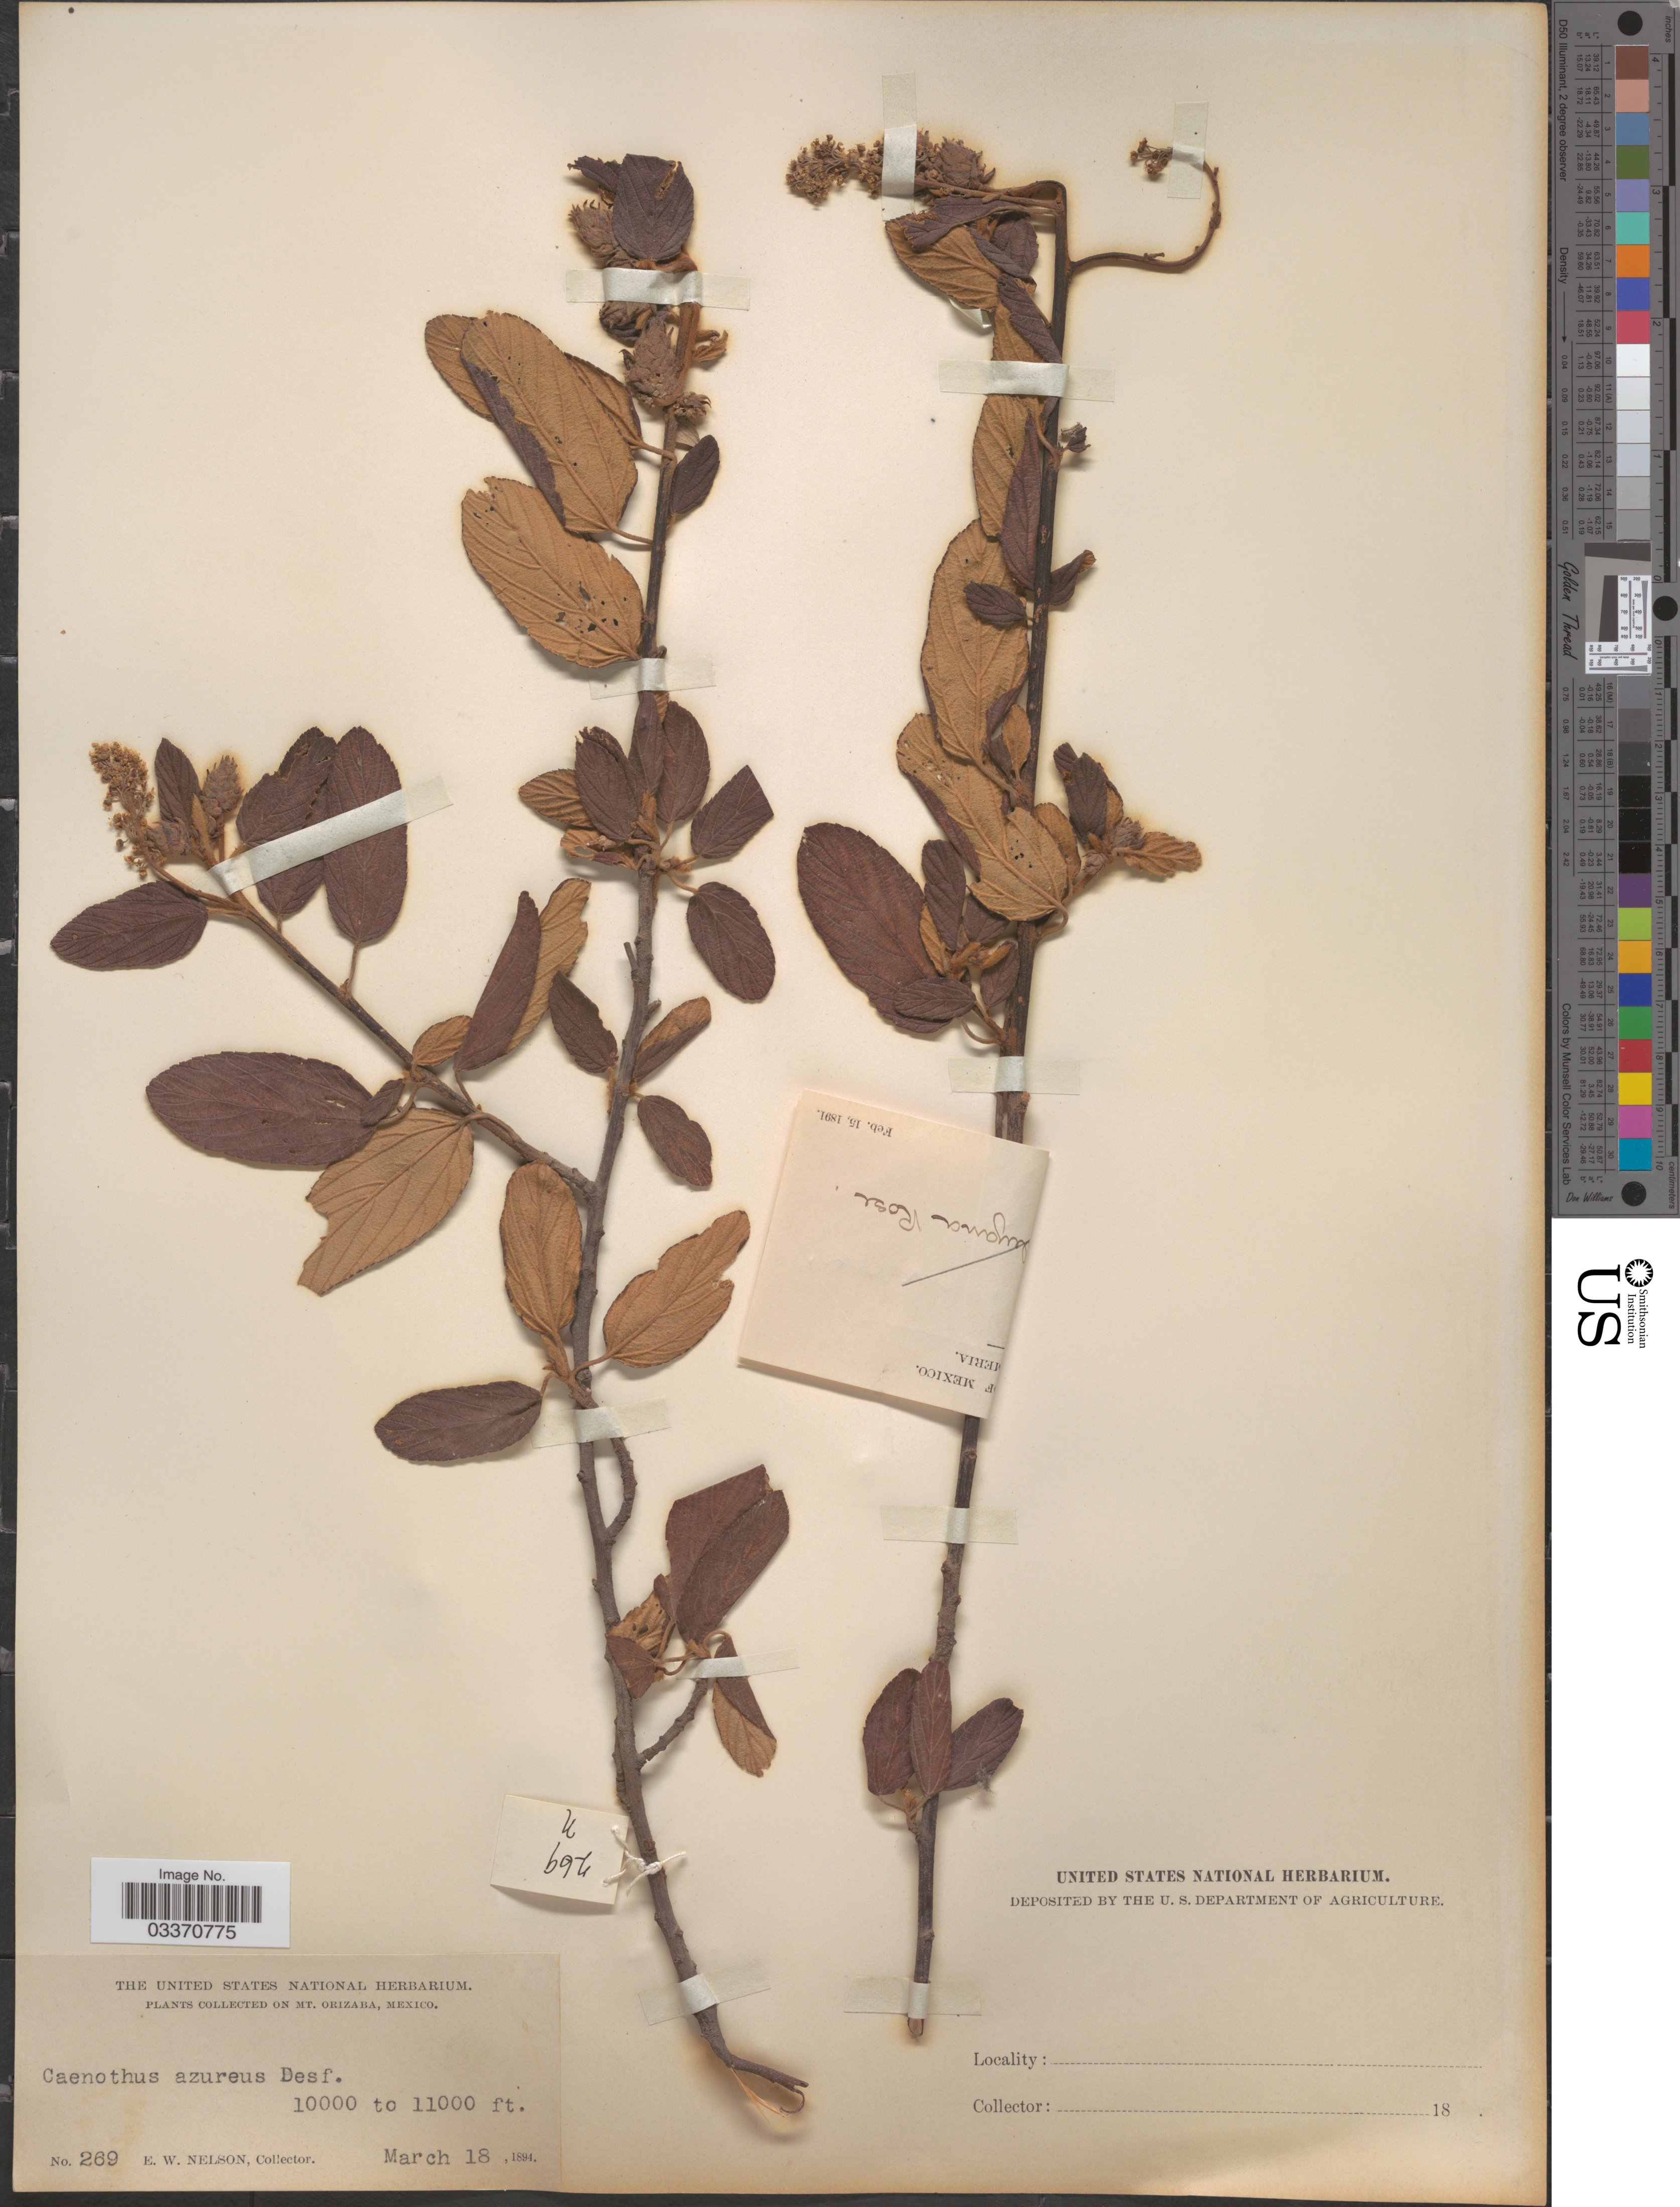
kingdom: Plantae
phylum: Tracheophyta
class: Magnoliopsida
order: Rosales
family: Rhamnaceae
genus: Ceanothus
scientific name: Ceanothus caeruleus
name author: Lag.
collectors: E. W. Nelson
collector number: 269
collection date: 1894-03-18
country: Mexico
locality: Mt. Orizaba.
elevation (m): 3048